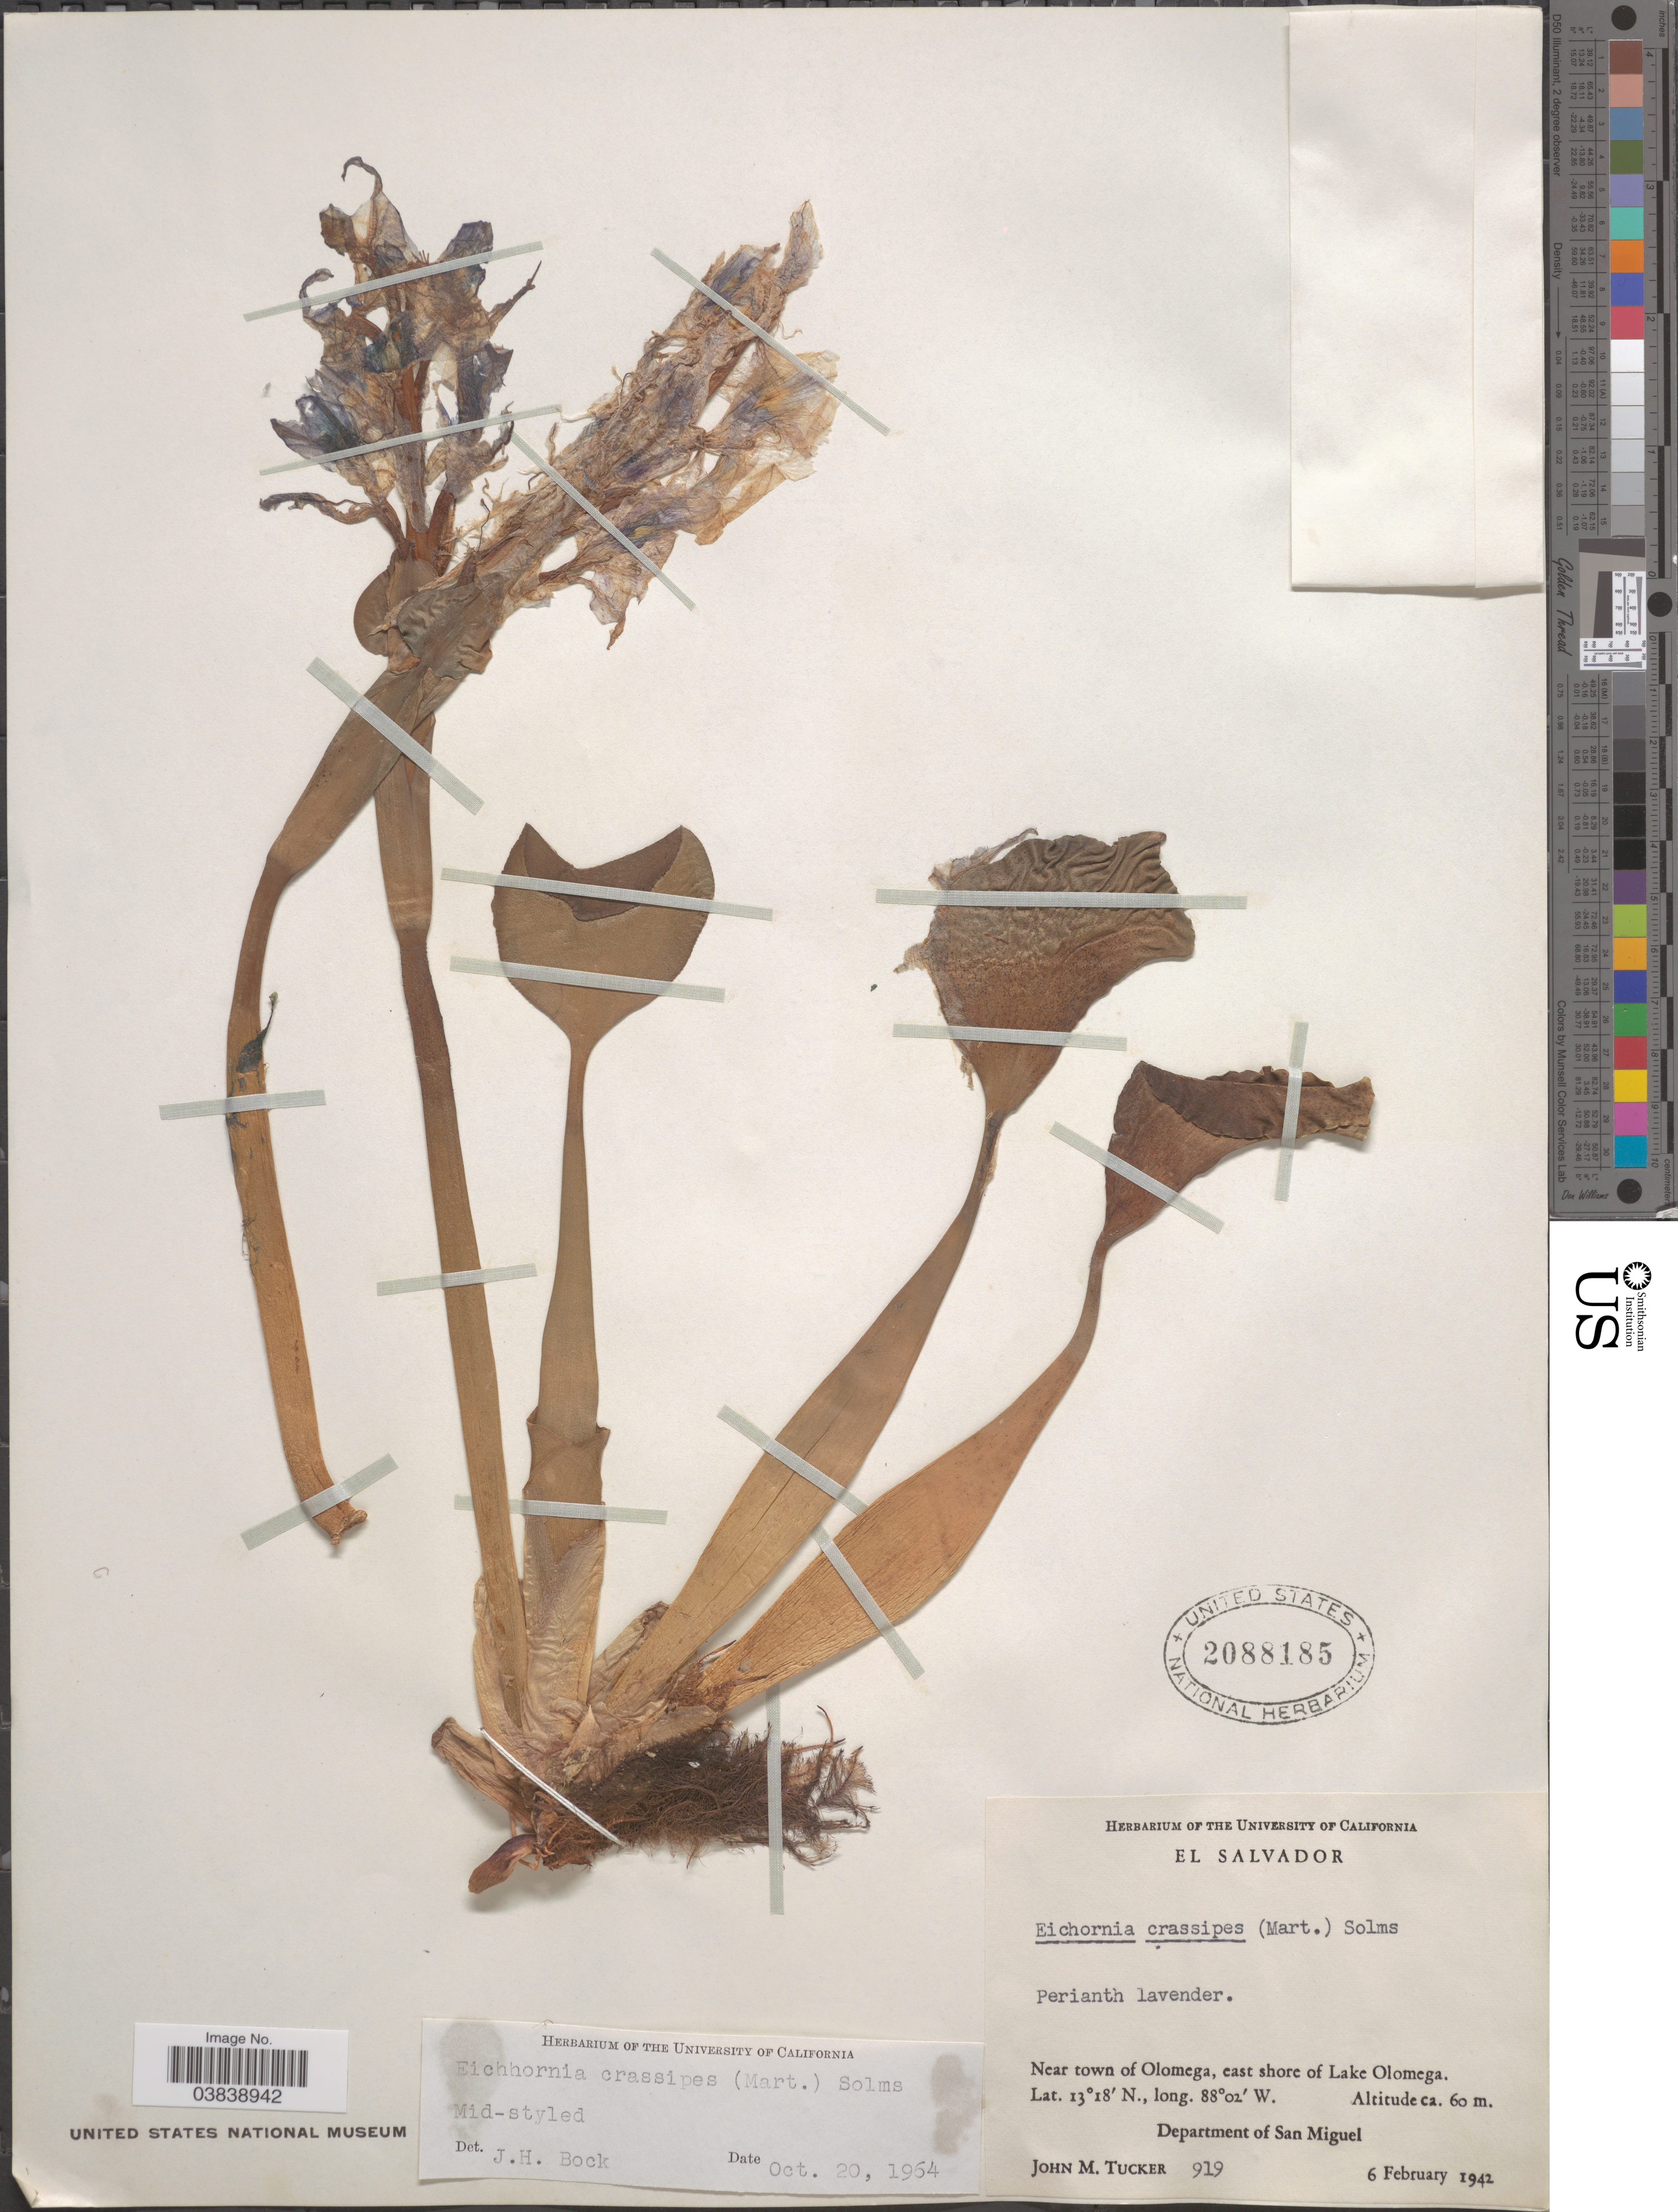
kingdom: Plantae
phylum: Tracheophyta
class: Liliopsida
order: Commelinales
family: Pontederiaceae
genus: Eichhornia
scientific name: Eichhornia crassipes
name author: (Mart.) Solms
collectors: J. M. Tucker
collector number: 919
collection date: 1942-02-06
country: El Salvador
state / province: San Miguel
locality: Near town of Olomega, east shore of Lake Olomega. Department of San Miguel.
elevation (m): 60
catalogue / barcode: US 2088185